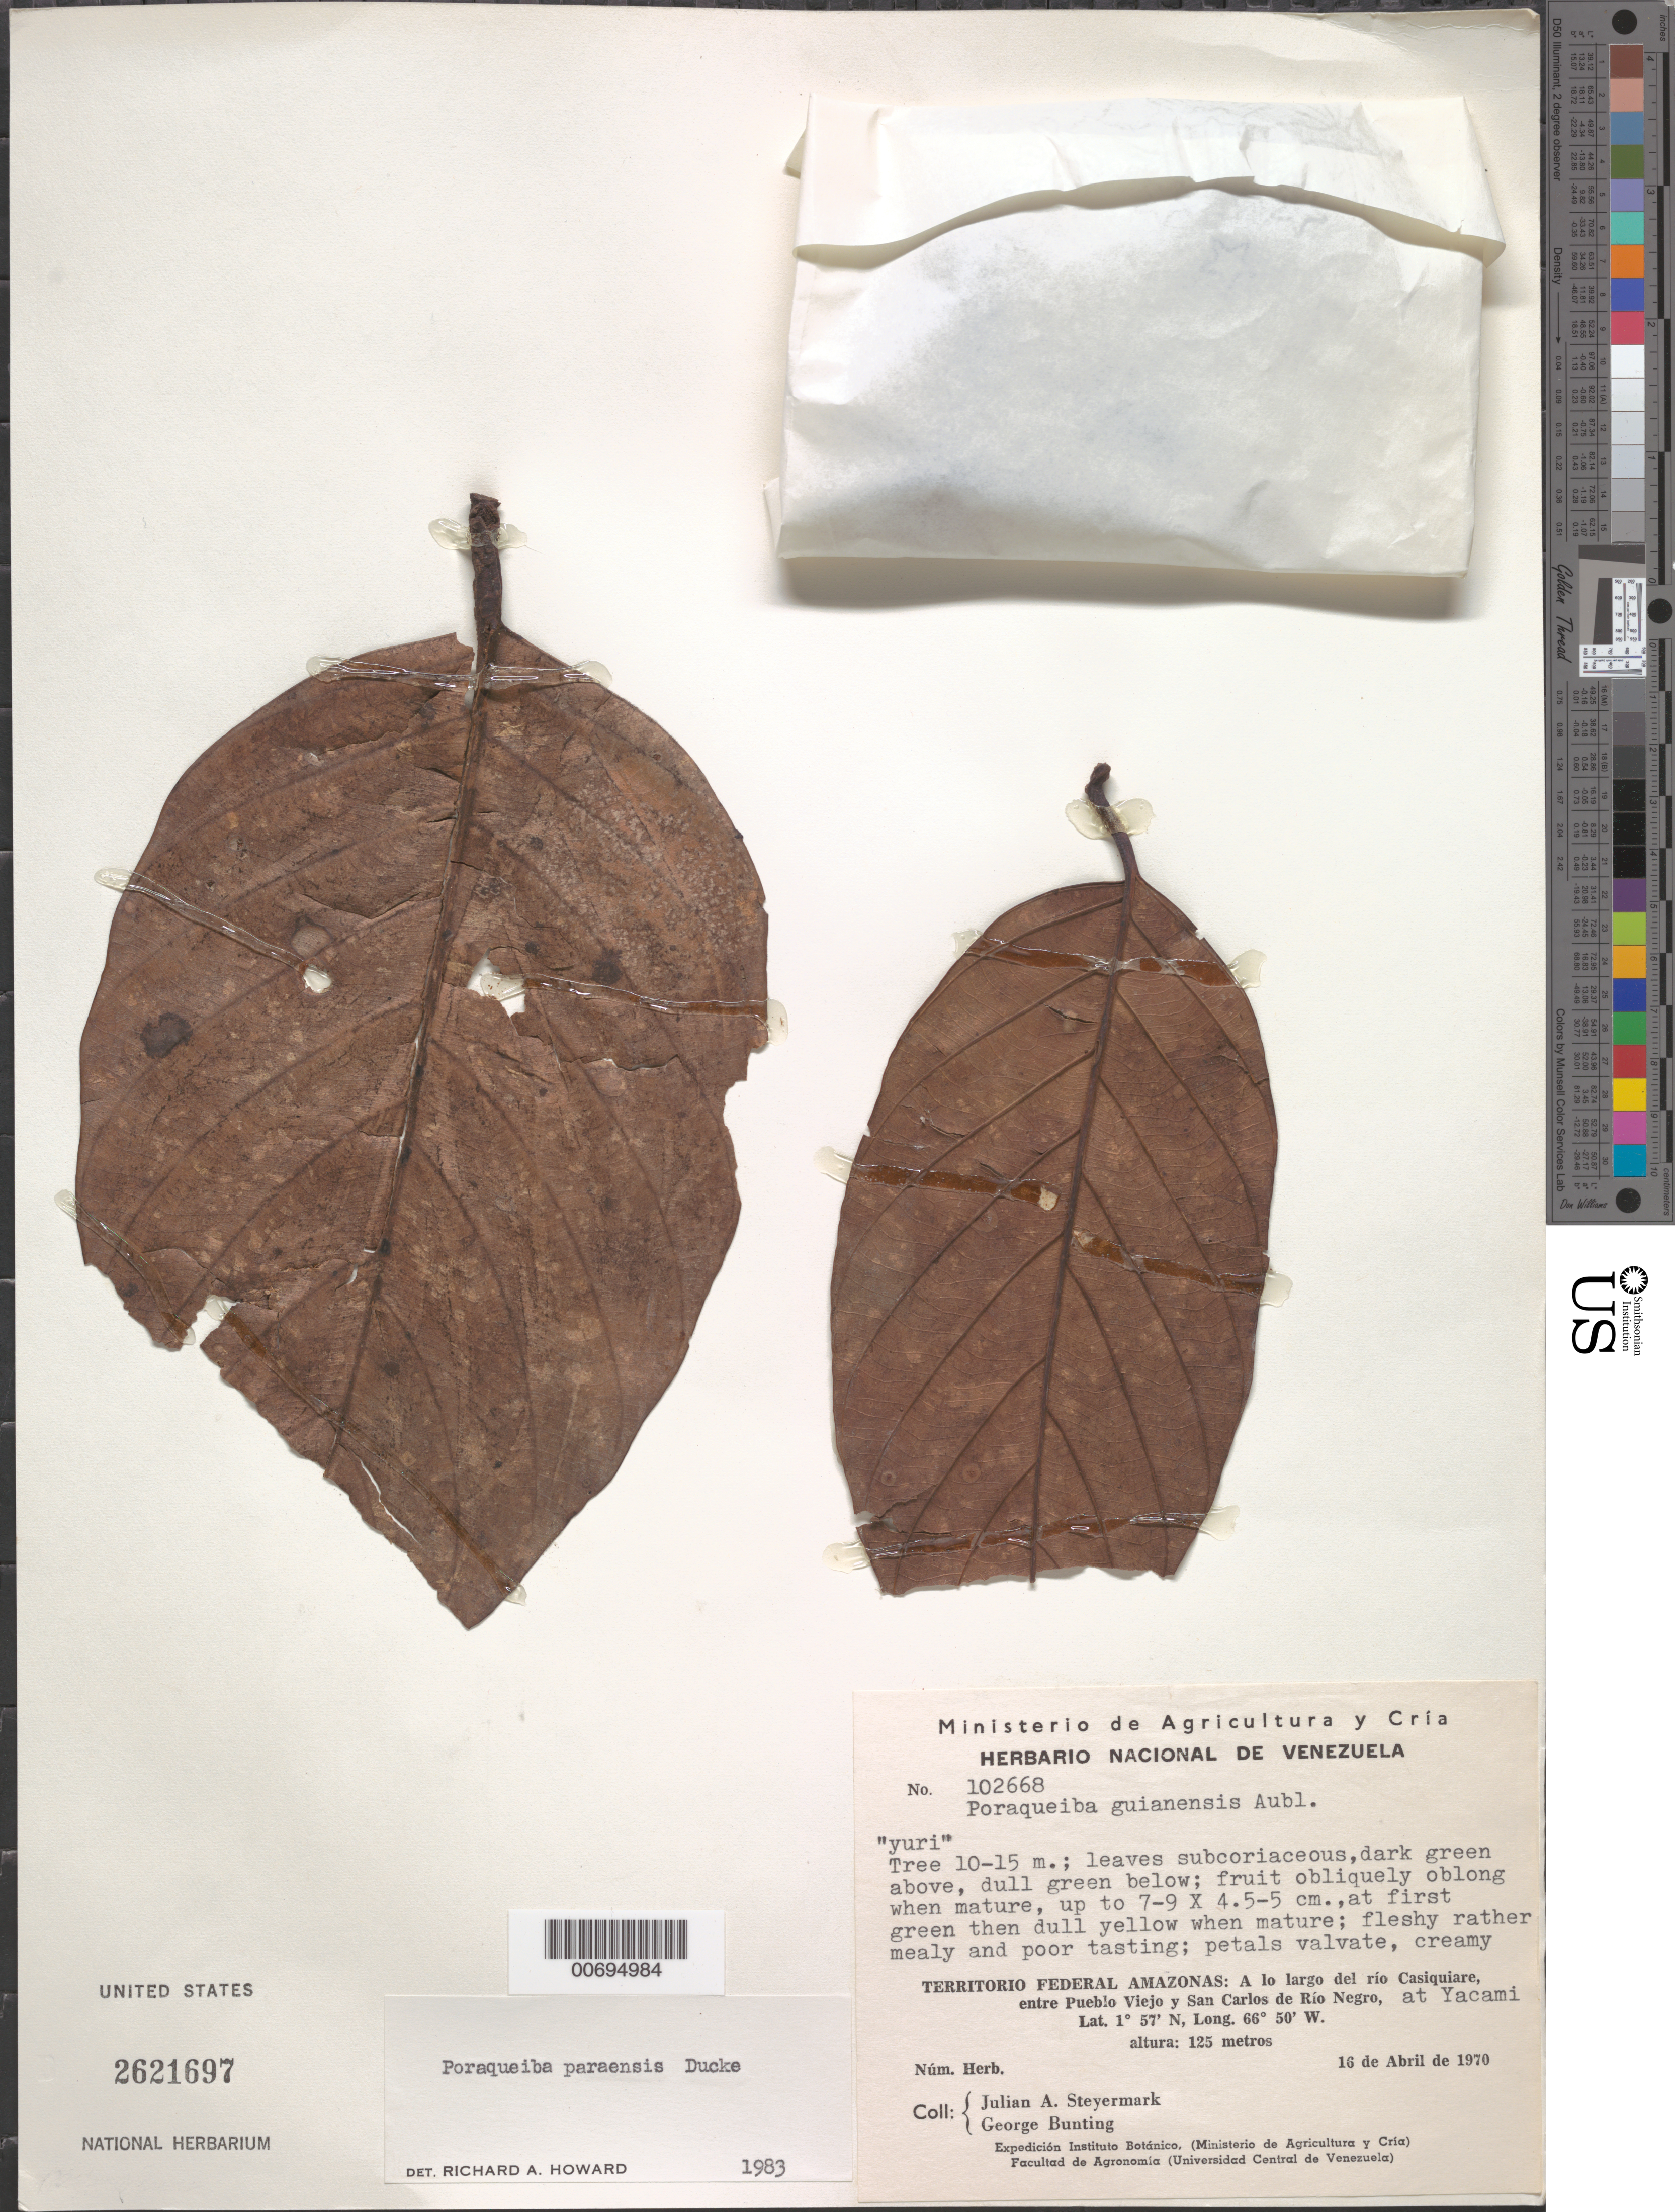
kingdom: Plantae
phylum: Tracheophyta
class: Magnoliopsida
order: Metteniusales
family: Metteniusaceae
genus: Poraqueiba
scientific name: Poraqueiba paraensis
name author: Ducke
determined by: Howard, R. A.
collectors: J. Steyermark & G. S. Bunting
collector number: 102668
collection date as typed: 16-Apr-70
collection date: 1970-04-16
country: Venezuela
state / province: Amazonas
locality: Rió Casiquiare, entre Pueblo Viejo y San Carlos de Río Negro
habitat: River edge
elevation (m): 125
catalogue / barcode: US 2621697